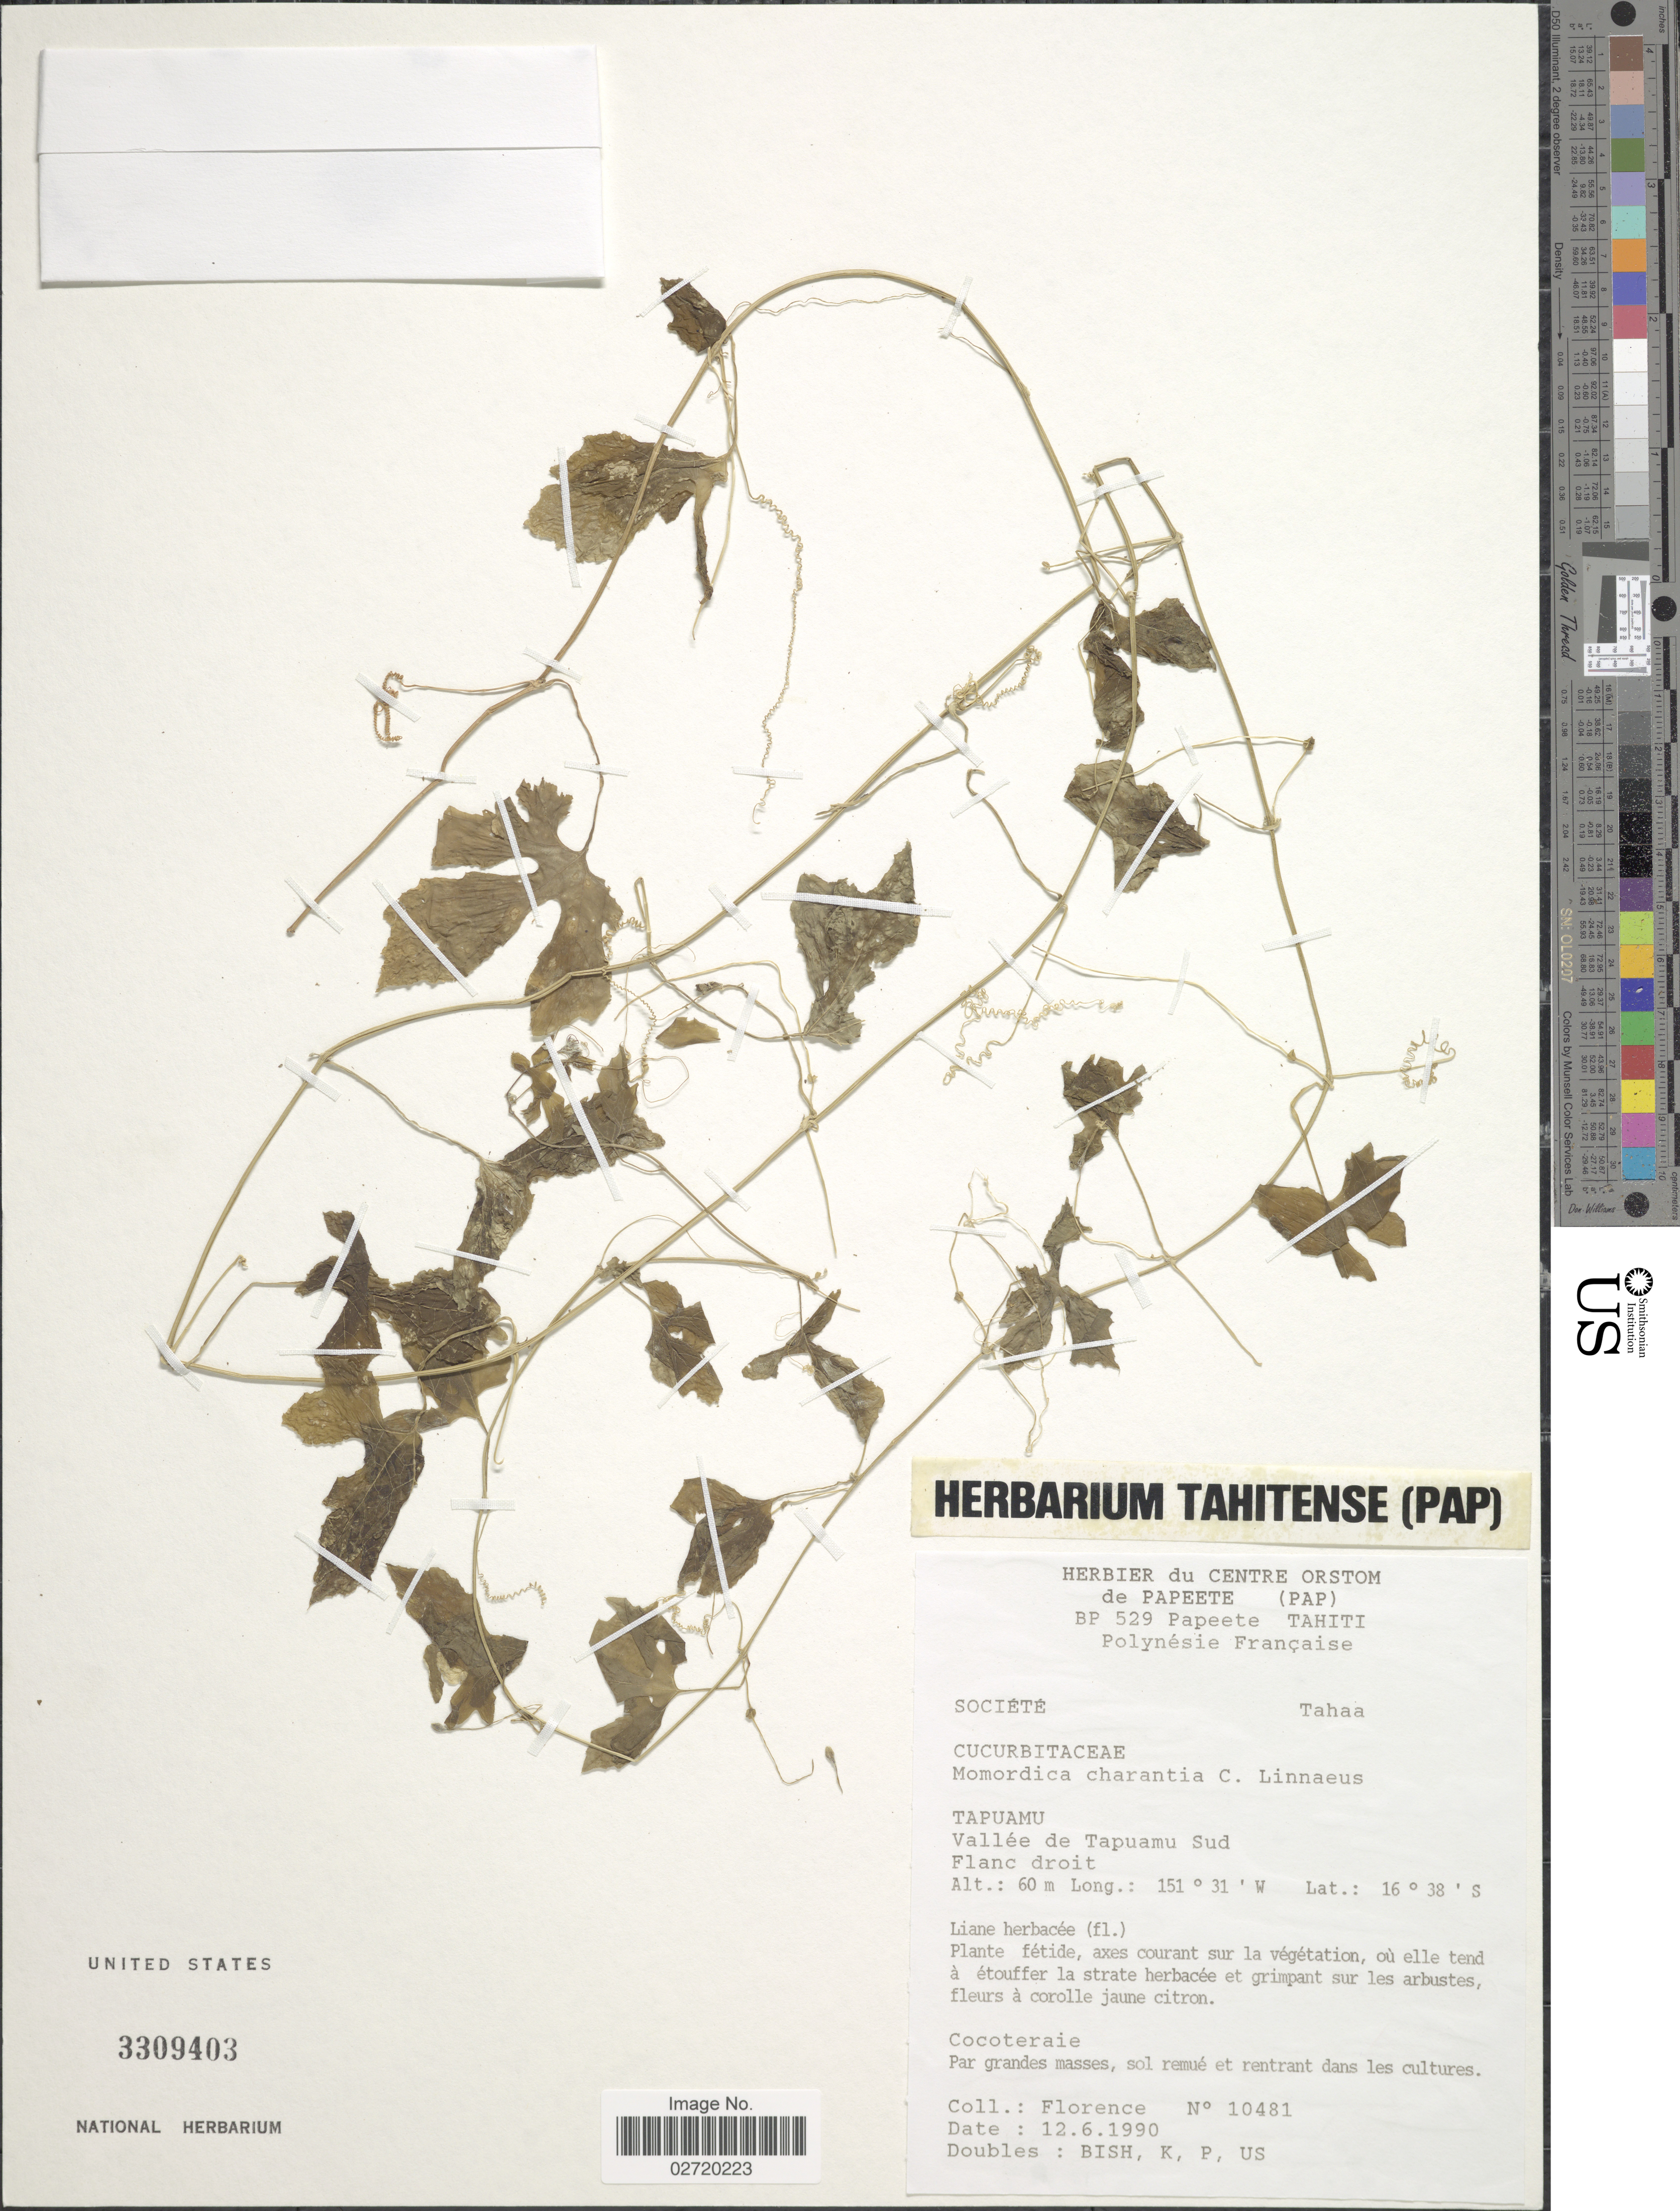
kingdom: Plantae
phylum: Tracheophyta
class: Magnoliopsida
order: Cucurbitales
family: Cucurbitaceae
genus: Momordica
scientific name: Momordica charantia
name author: L.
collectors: -. Florence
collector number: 10481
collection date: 1990-06-12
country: French Polynesia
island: Tahiti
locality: BP 529 Papeete Tahiti, Tapuamu, Vallee de Tapuamu Sud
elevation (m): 60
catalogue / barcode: US 3309403